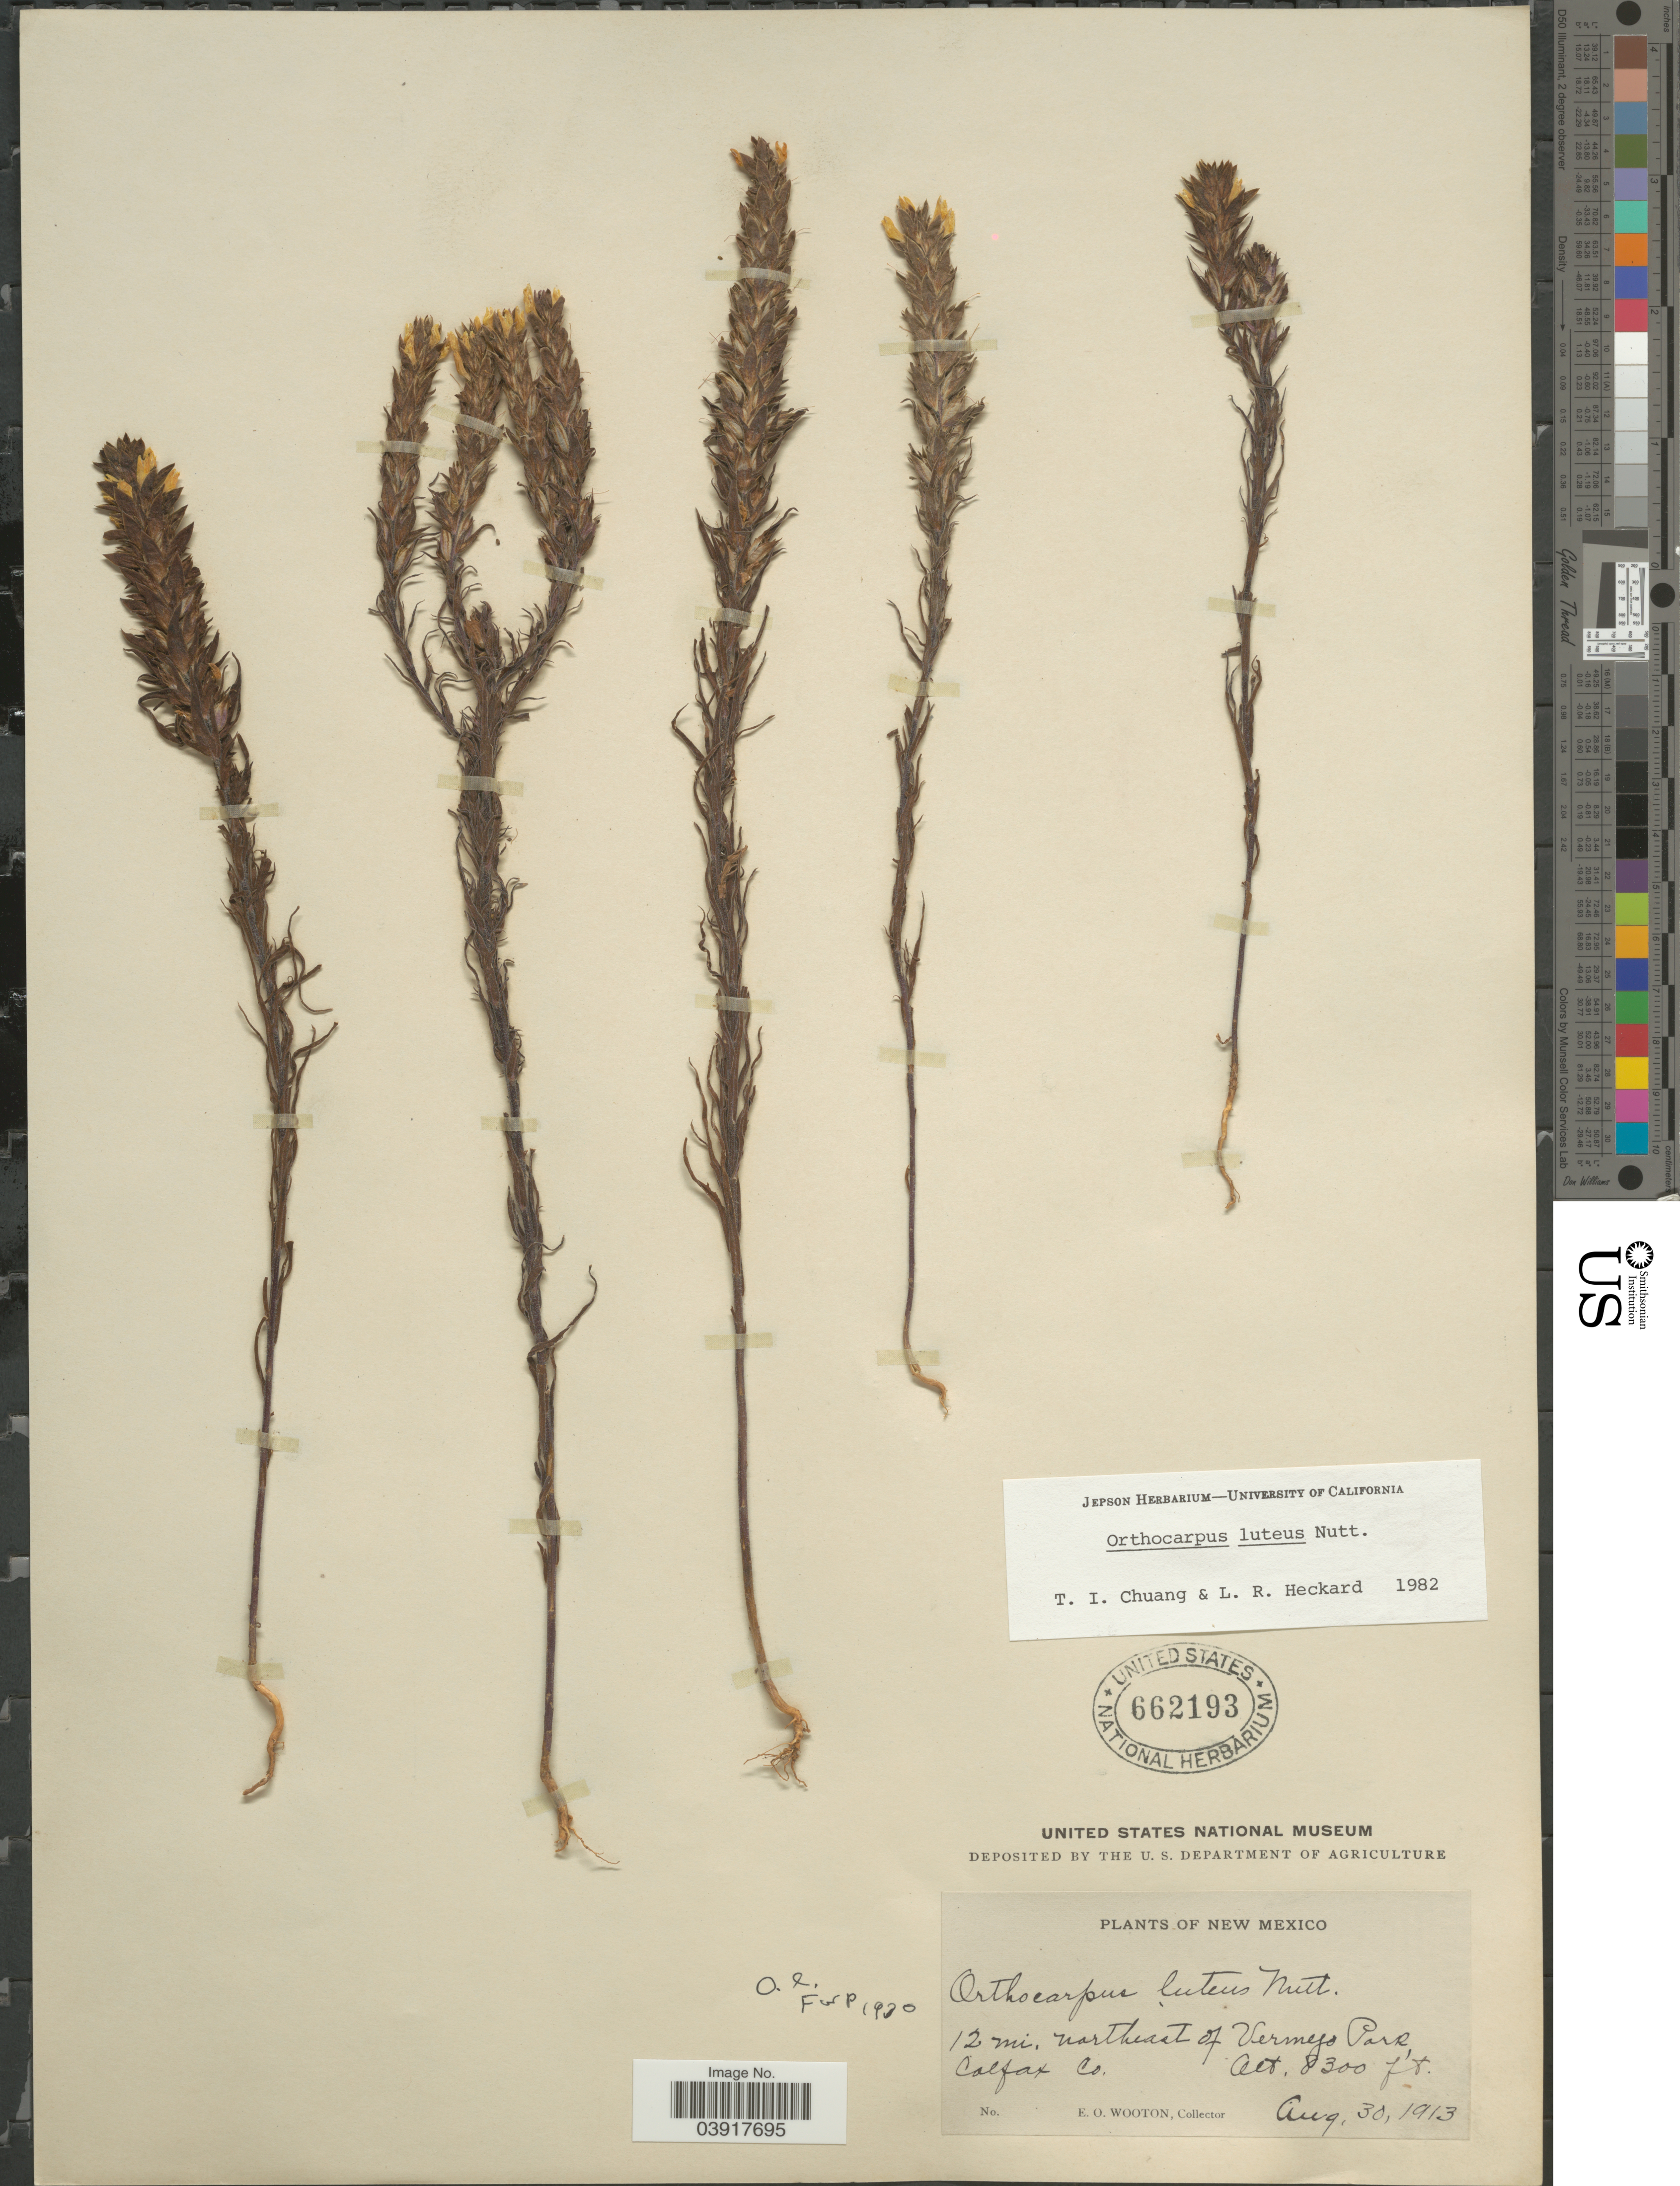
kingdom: Plantae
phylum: Tracheophyta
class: Magnoliopsida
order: Lamiales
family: Orobanchaceae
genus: Orthocarpus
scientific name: Orthocarpus luteus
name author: Nutt.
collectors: E. O. Wooton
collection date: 1913-08-30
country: United States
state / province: New Mexico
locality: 12 mi. northeast of Vermejo Park, Colfax co.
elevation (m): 2530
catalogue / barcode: US 662193